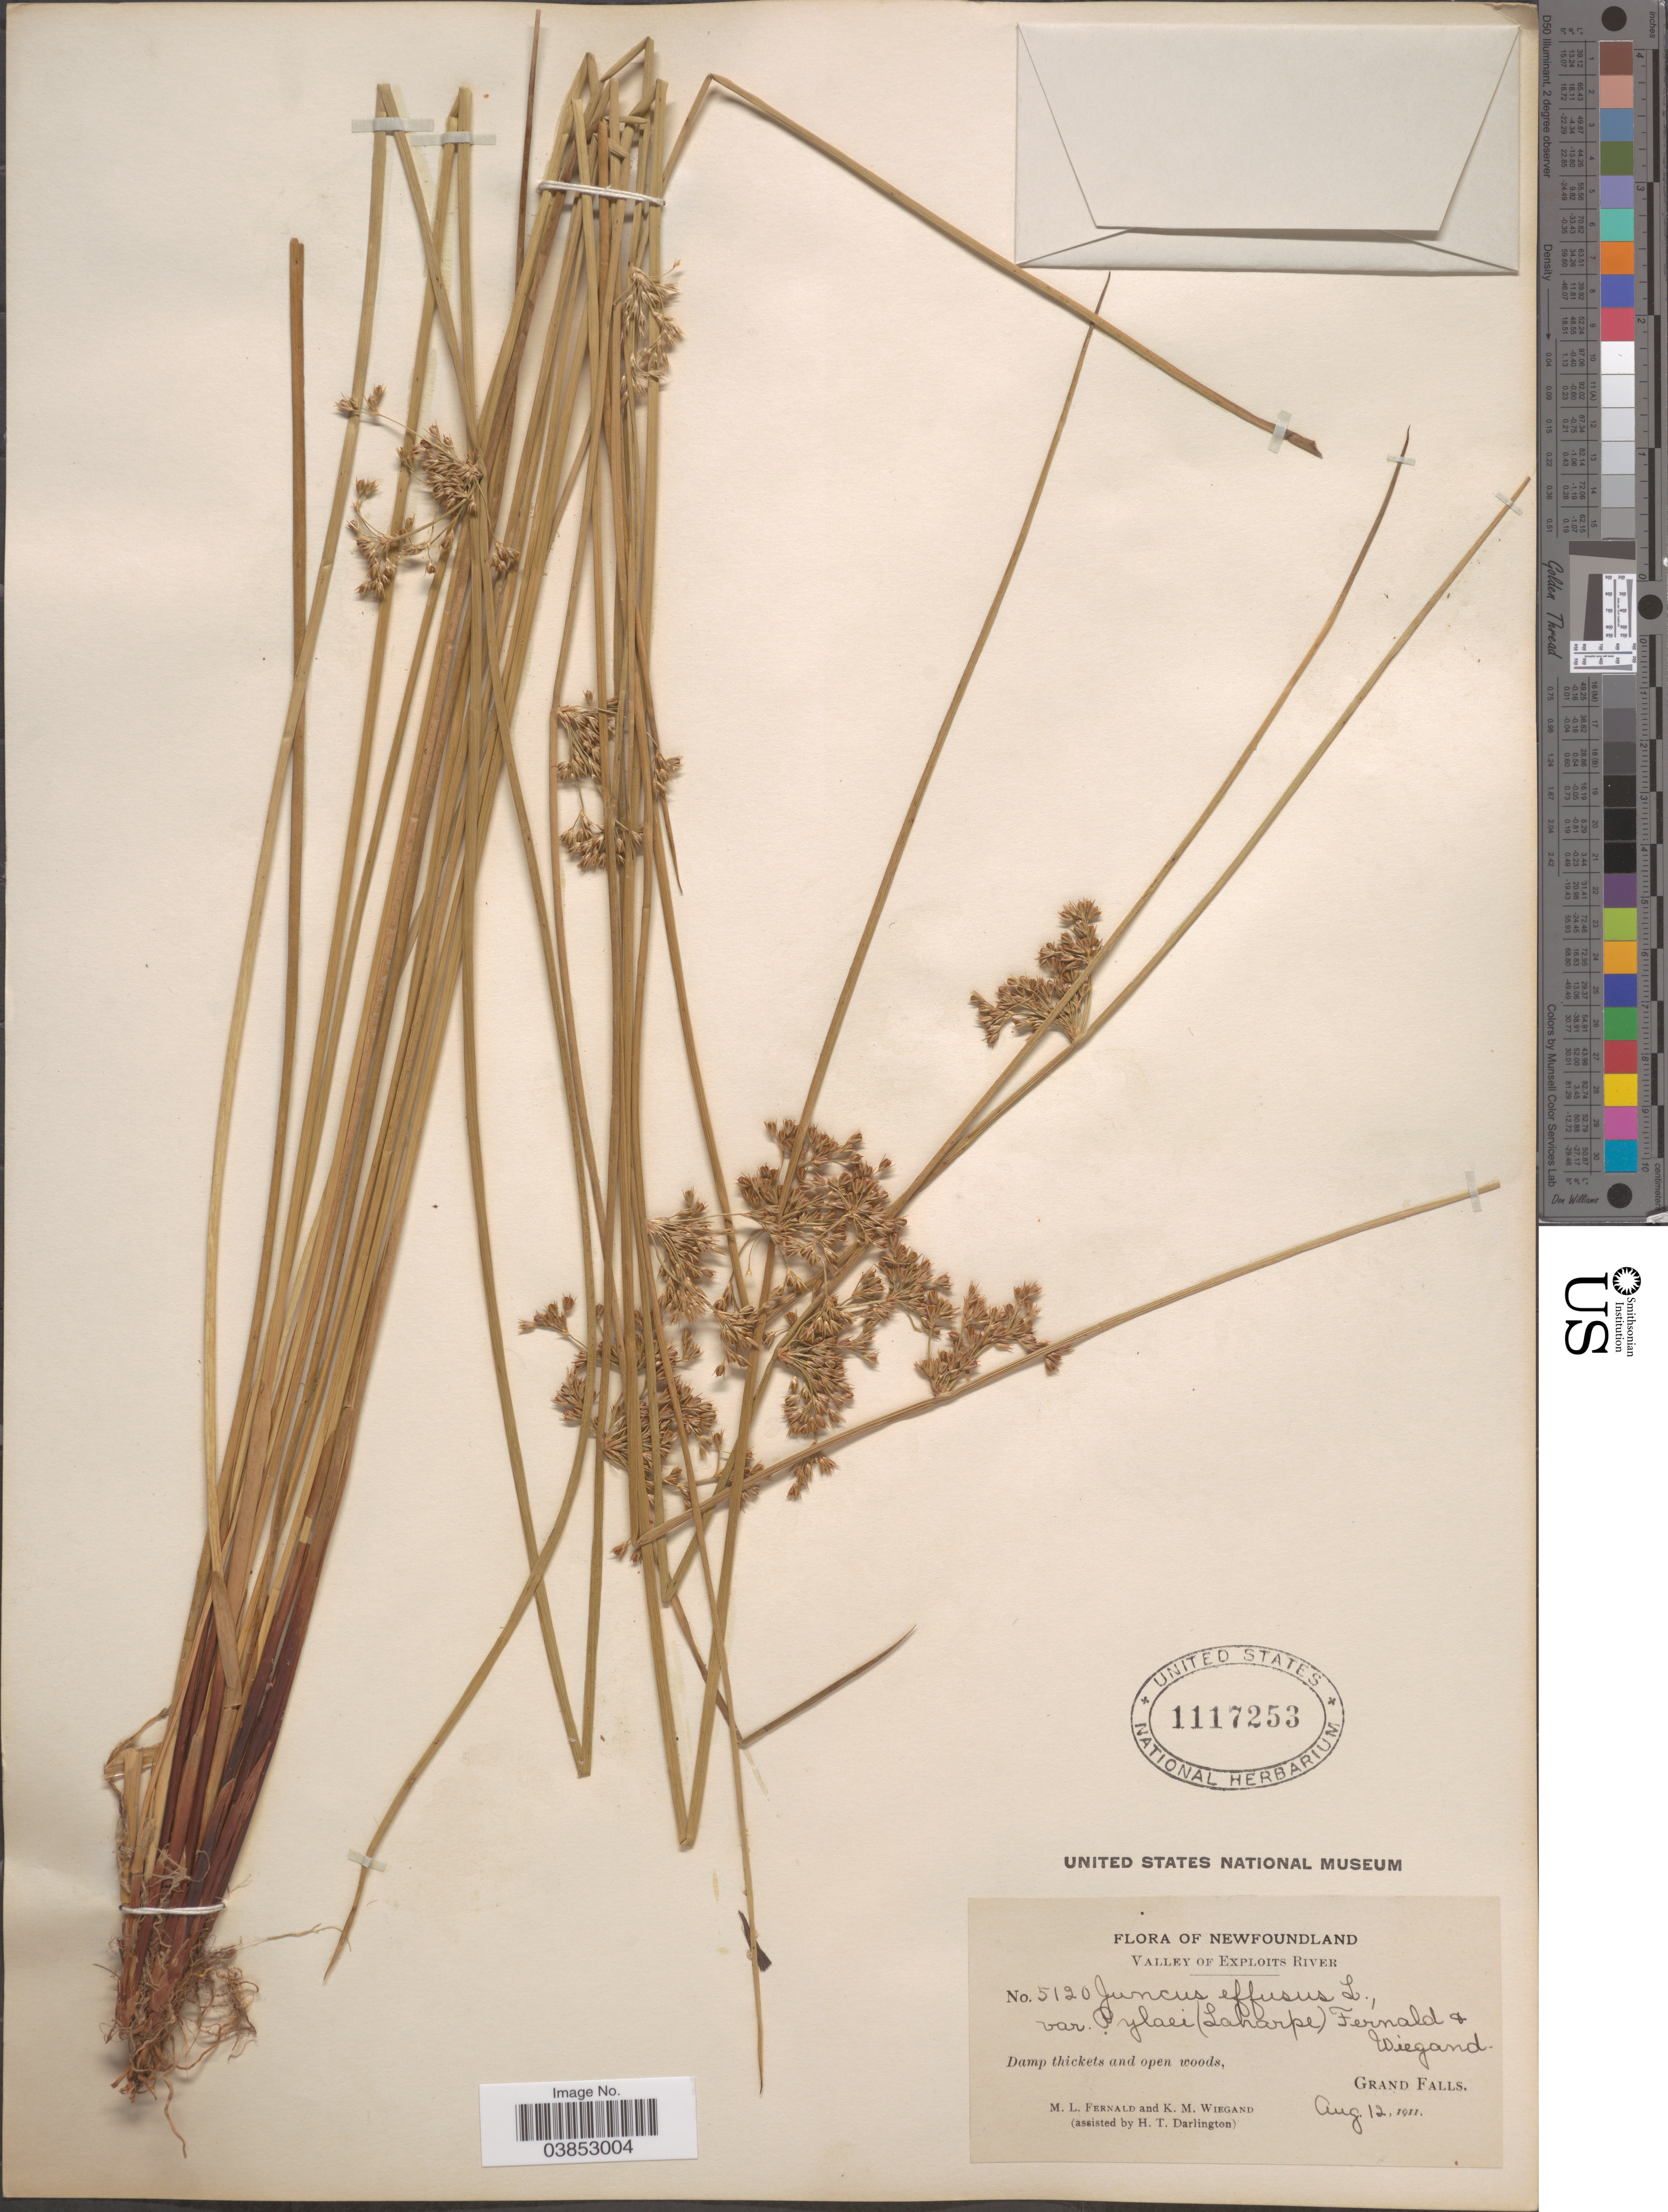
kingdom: Plantae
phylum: Tracheophyta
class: Liliopsida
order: Poales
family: Juncaceae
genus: Juncus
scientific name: Juncus effusus var. pylaei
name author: (Laharpe) Fernald & Wiegand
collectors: M. L. Fernald, K. M. Wiegand & H. Darlington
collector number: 5120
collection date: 1911-08-12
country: Canada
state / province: Newfoundland and Labrador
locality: Valley of Exploits River. Damp thickets and open woods, Grand Falls.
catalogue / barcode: US 1117253